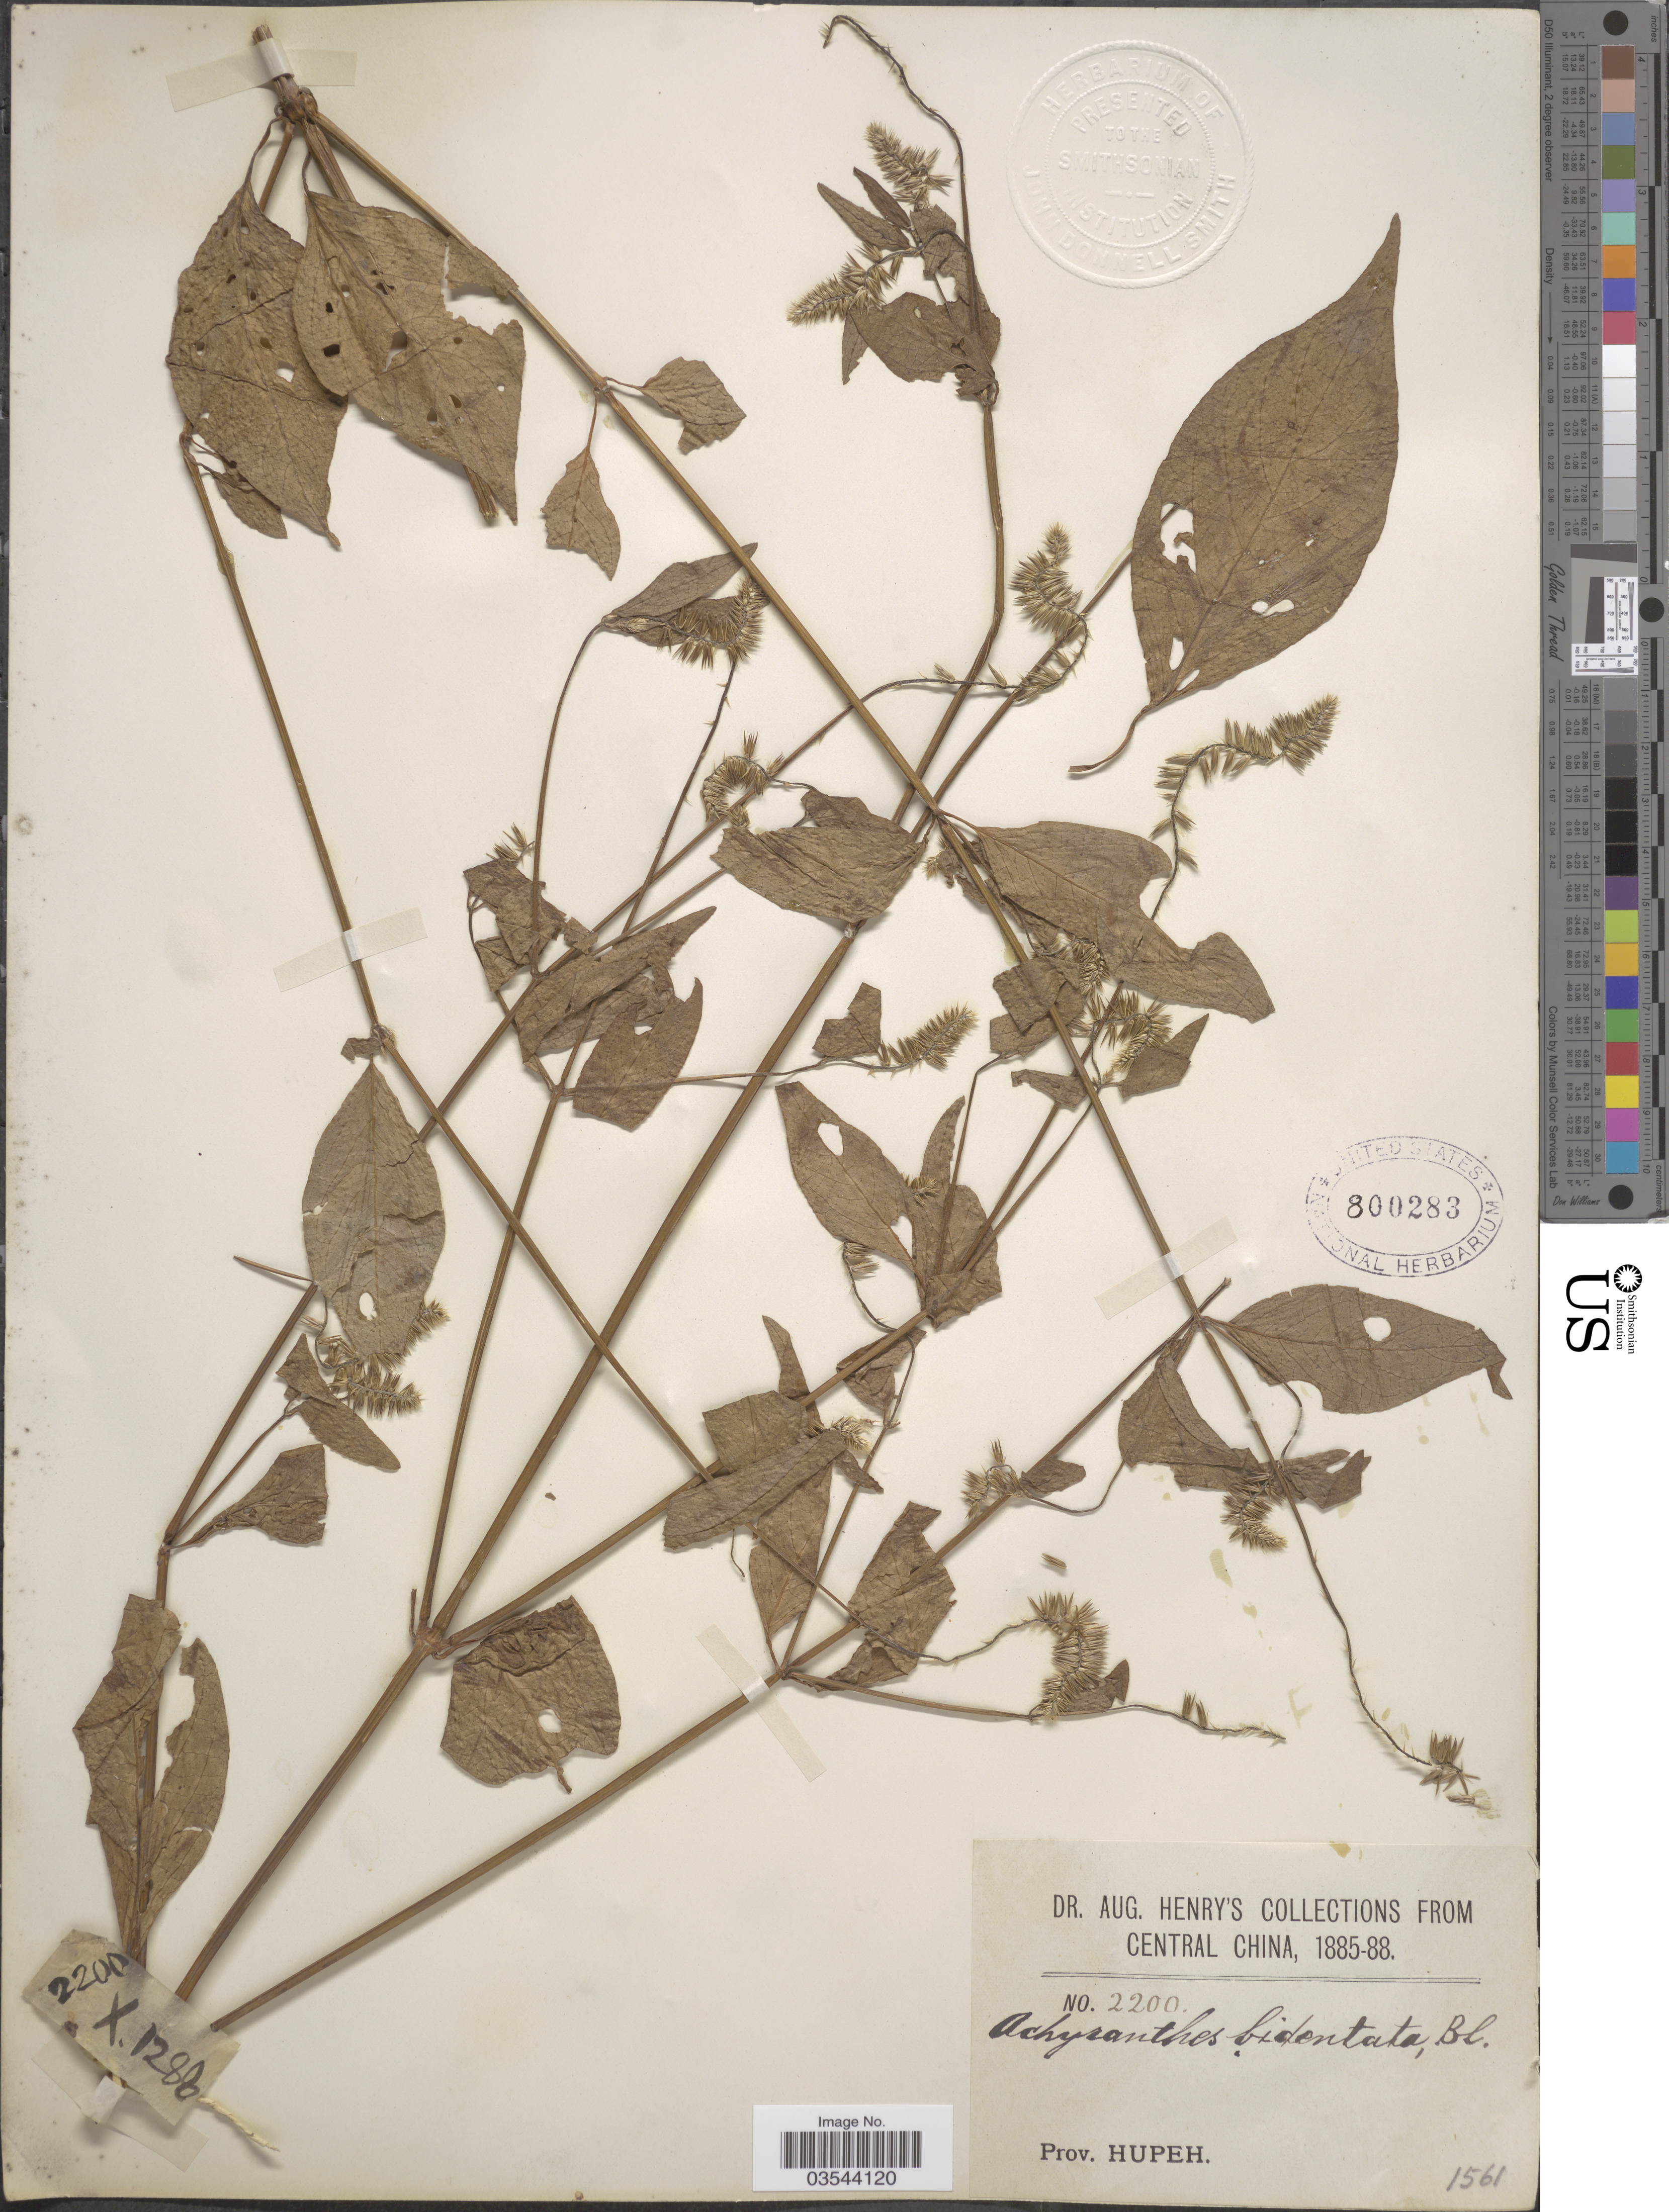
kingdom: Plantae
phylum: Tracheophyta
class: Magnoliopsida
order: Caryophyllales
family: Amaranthaceae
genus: Achyranthes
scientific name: Achyranthes bidentata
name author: Blume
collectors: A. Henry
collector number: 2200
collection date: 1888-10-12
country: China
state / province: Hubei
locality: Central China. Prov. Hupeh.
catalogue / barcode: US 800283